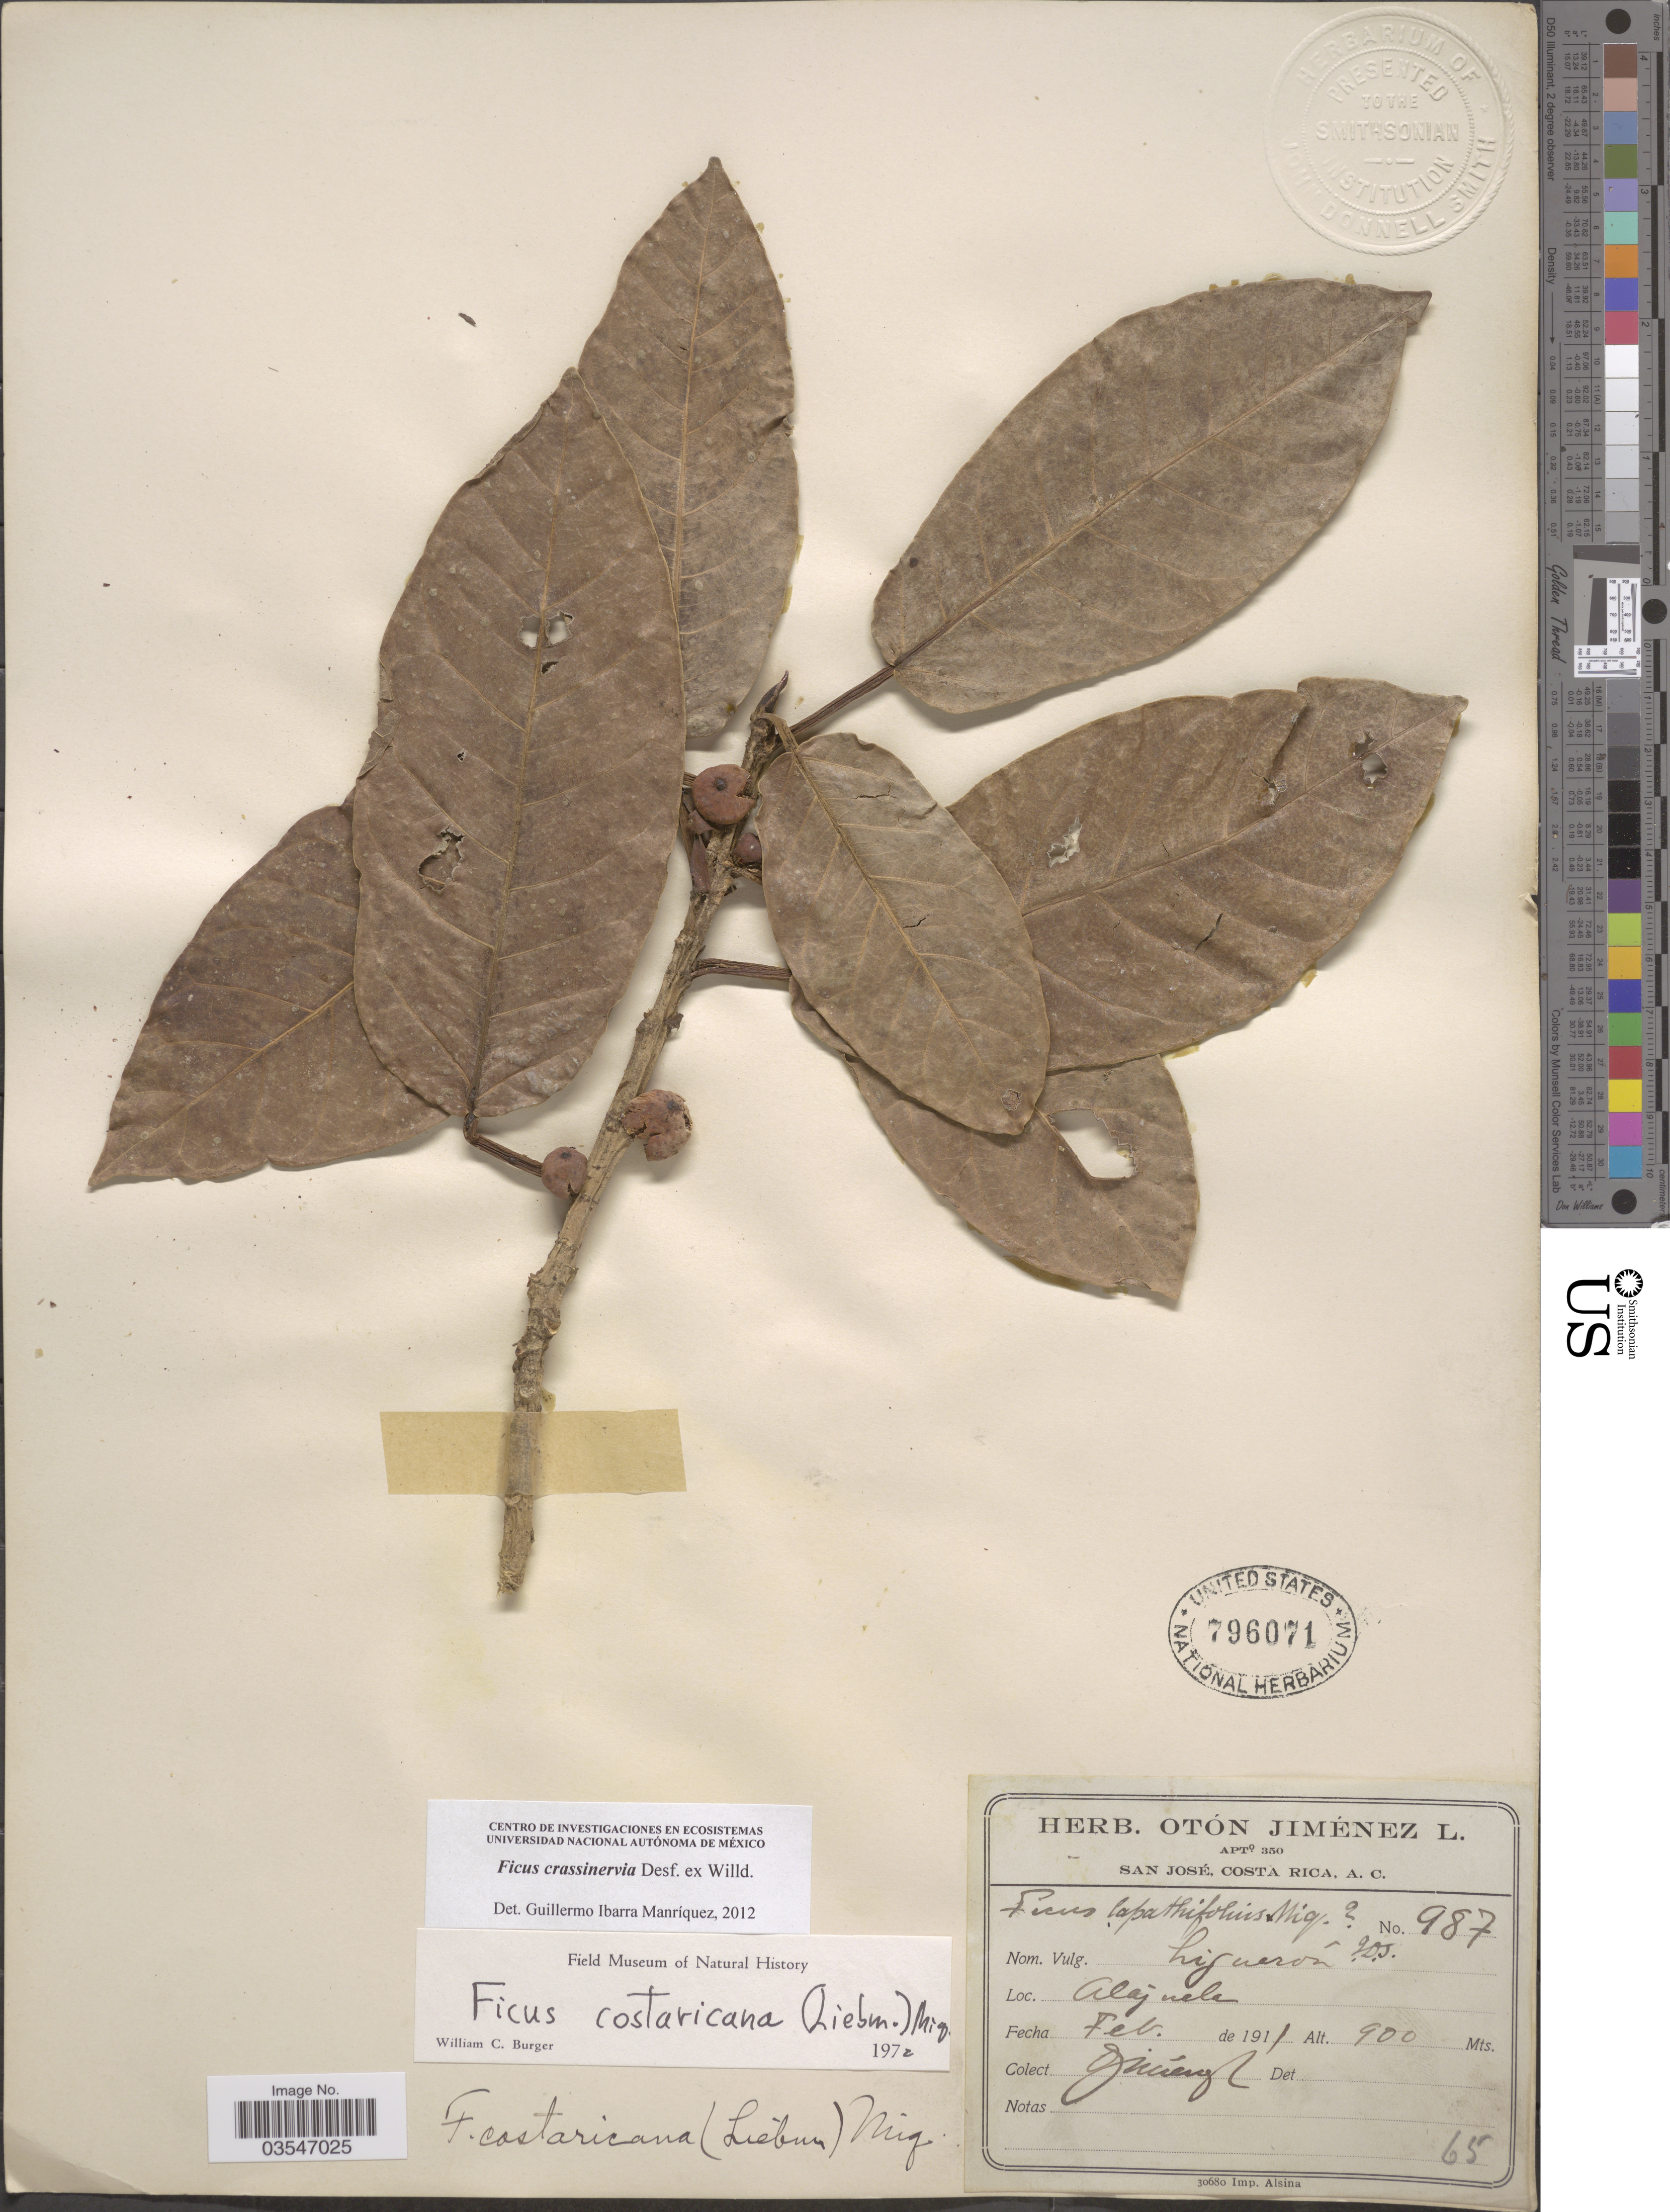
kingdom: Plantae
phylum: Tracheophyta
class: Magnoliopsida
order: Rosales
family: Moraceae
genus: Ficus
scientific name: Ficus crassinervia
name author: Desf. ex Willd.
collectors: ex herb. O. Jimenez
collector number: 987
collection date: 1911-02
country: Costa Rica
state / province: Alajuela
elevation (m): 900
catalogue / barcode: US 796071